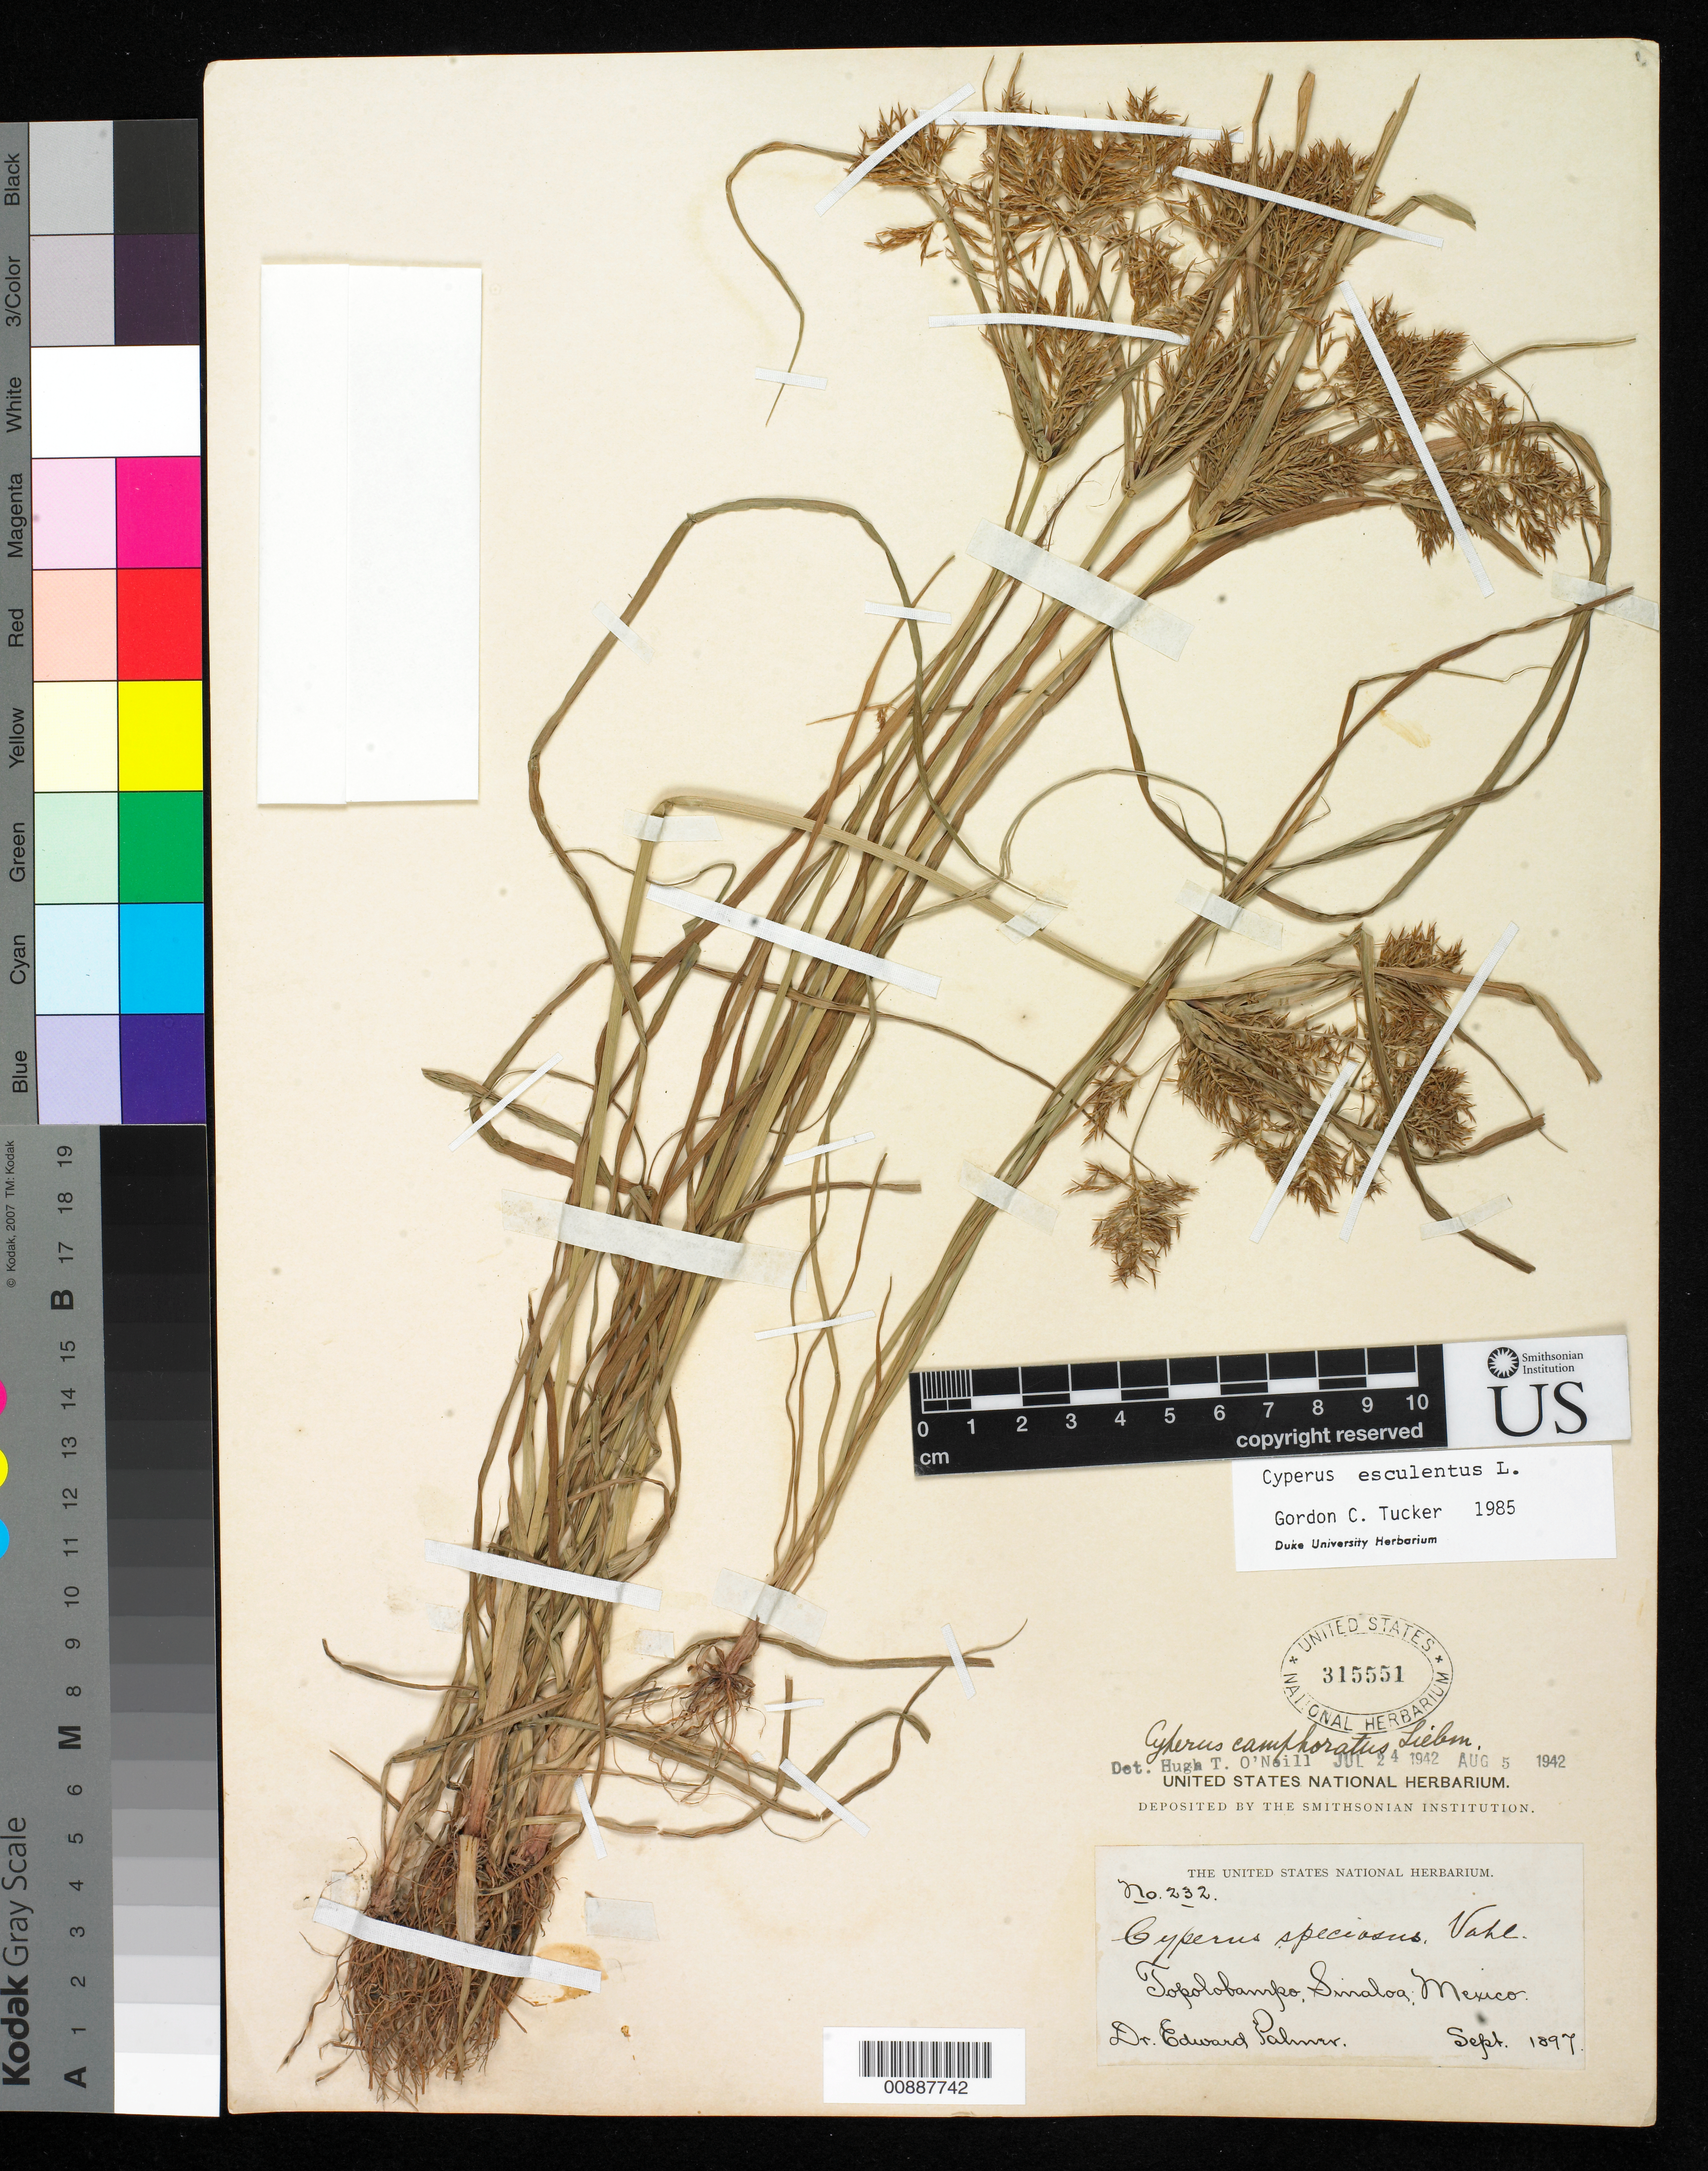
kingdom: Plantae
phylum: Tracheophyta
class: Liliopsida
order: Poales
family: Cyperaceae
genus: Cyperus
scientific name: Cyperus esculentus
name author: L.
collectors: E. Palmer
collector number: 232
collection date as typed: Sep 1897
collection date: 1897-09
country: Mexico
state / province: Sinaloa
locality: Topolobampo, Sinaloa.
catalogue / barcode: US 315551